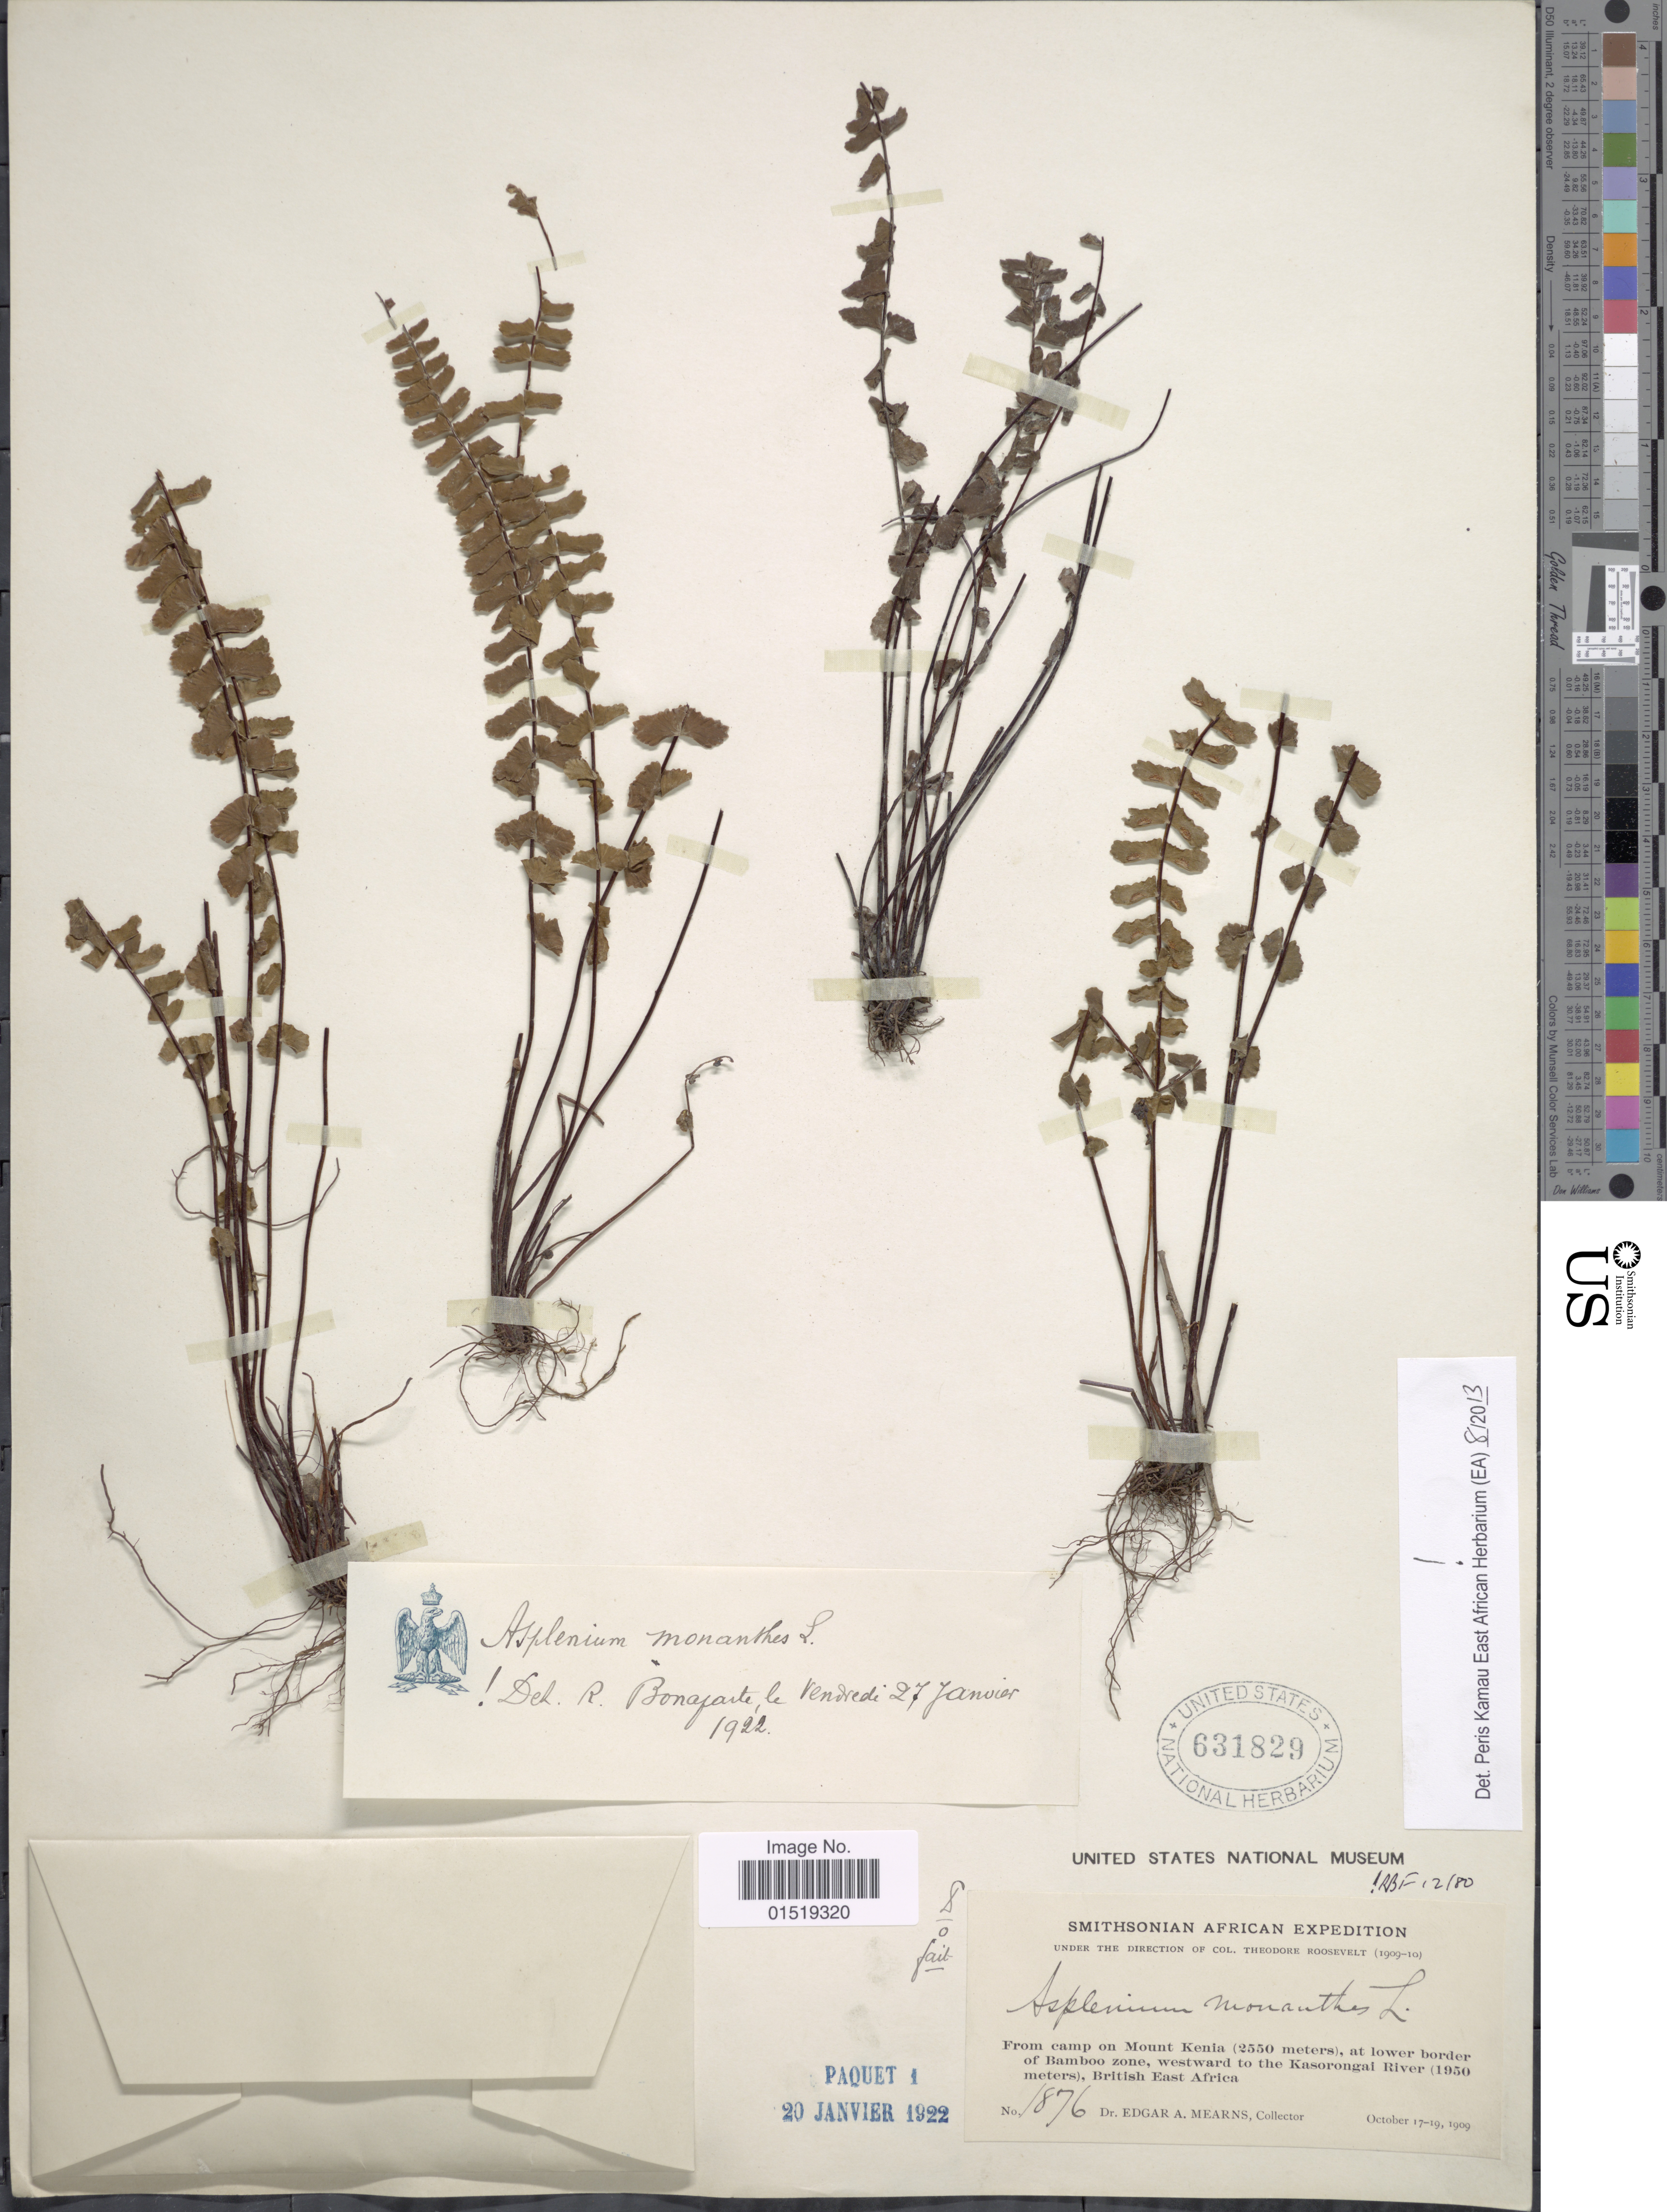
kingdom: Plantae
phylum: Tracheophyta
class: Polypodiopsida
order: Polypodiales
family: Aspleniaceae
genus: Asplenium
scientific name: Asplenium monanthes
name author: L.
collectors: E. A. Mearns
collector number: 1876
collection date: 1909-10-17/1909-10-19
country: Kenya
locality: From camp on Mount Kenia, at lower border of Bamboo zone, westward to the Kasorongai River, British East Africa.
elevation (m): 1950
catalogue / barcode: US 631829